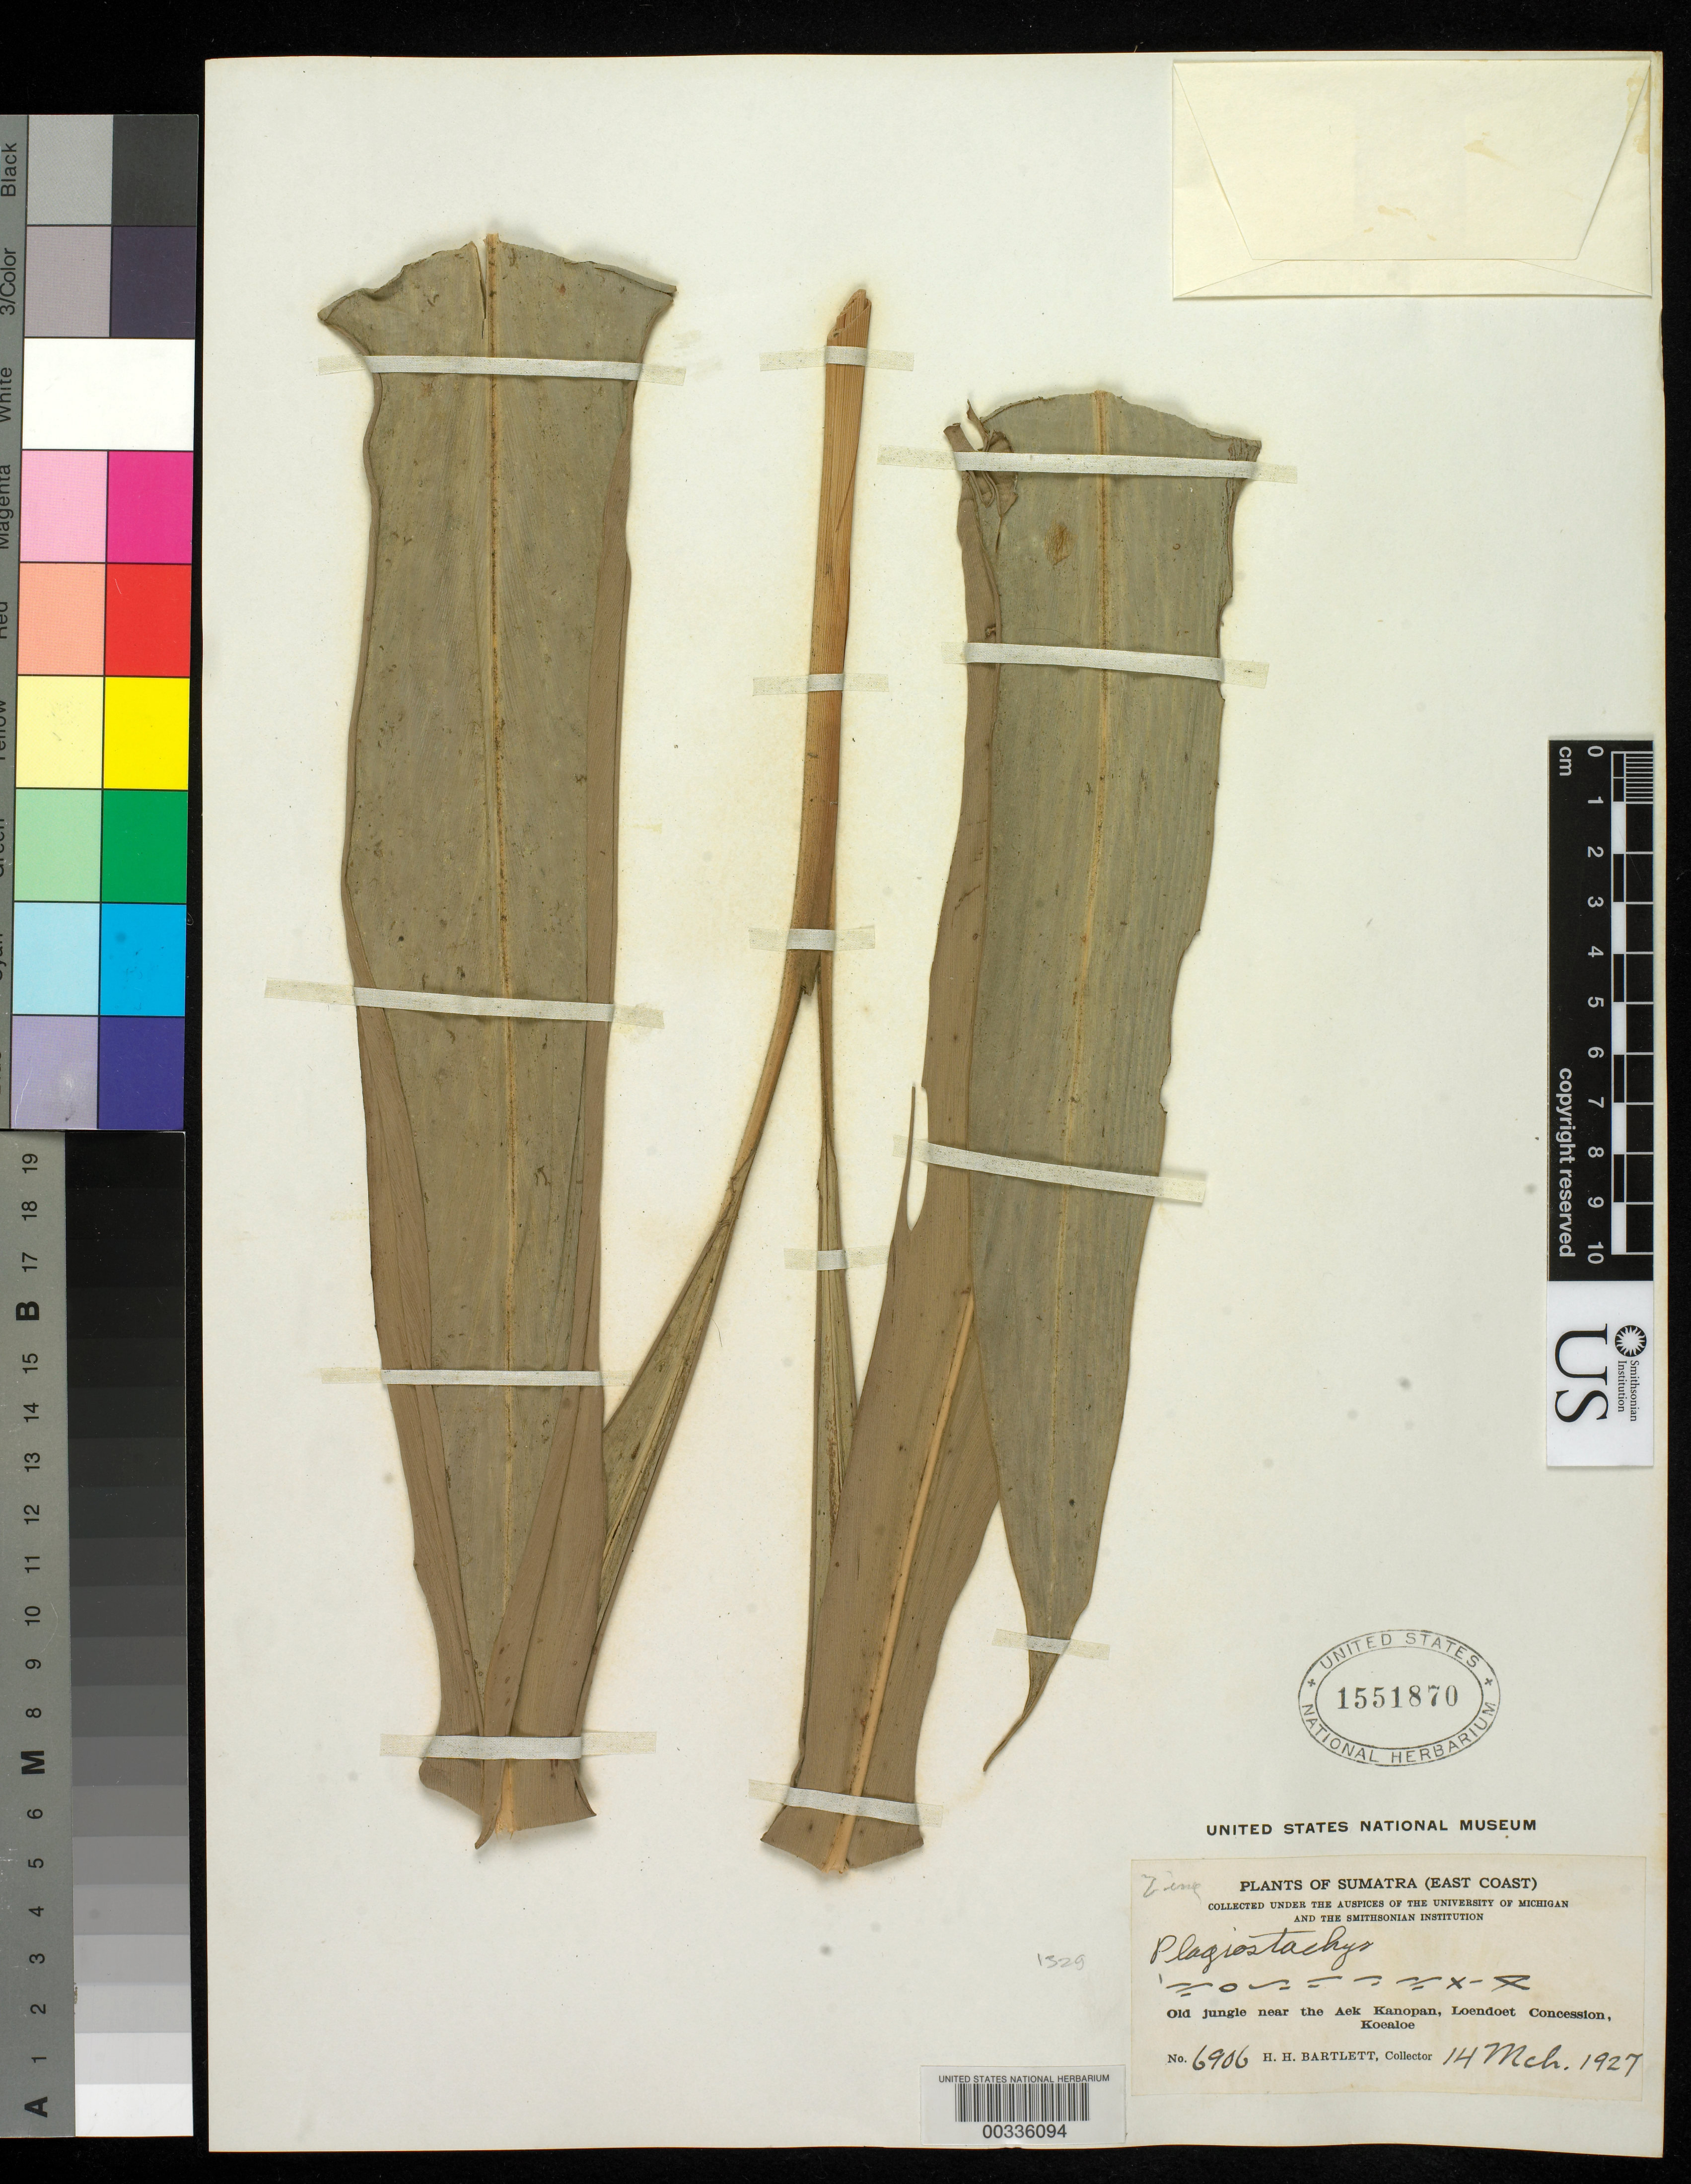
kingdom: Plantae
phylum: Tracheophyta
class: Liliopsida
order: Zingiberales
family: Zingiberaceae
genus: Plagiostachys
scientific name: Plagiostachys sp.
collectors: H. H. Bartlett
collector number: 6906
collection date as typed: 14 Mar 1927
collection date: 1927-03-14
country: Indonesia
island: Sumatra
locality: East coast, old jungle near aek kanopan, loendoet concession, koealoe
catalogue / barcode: US 1551870